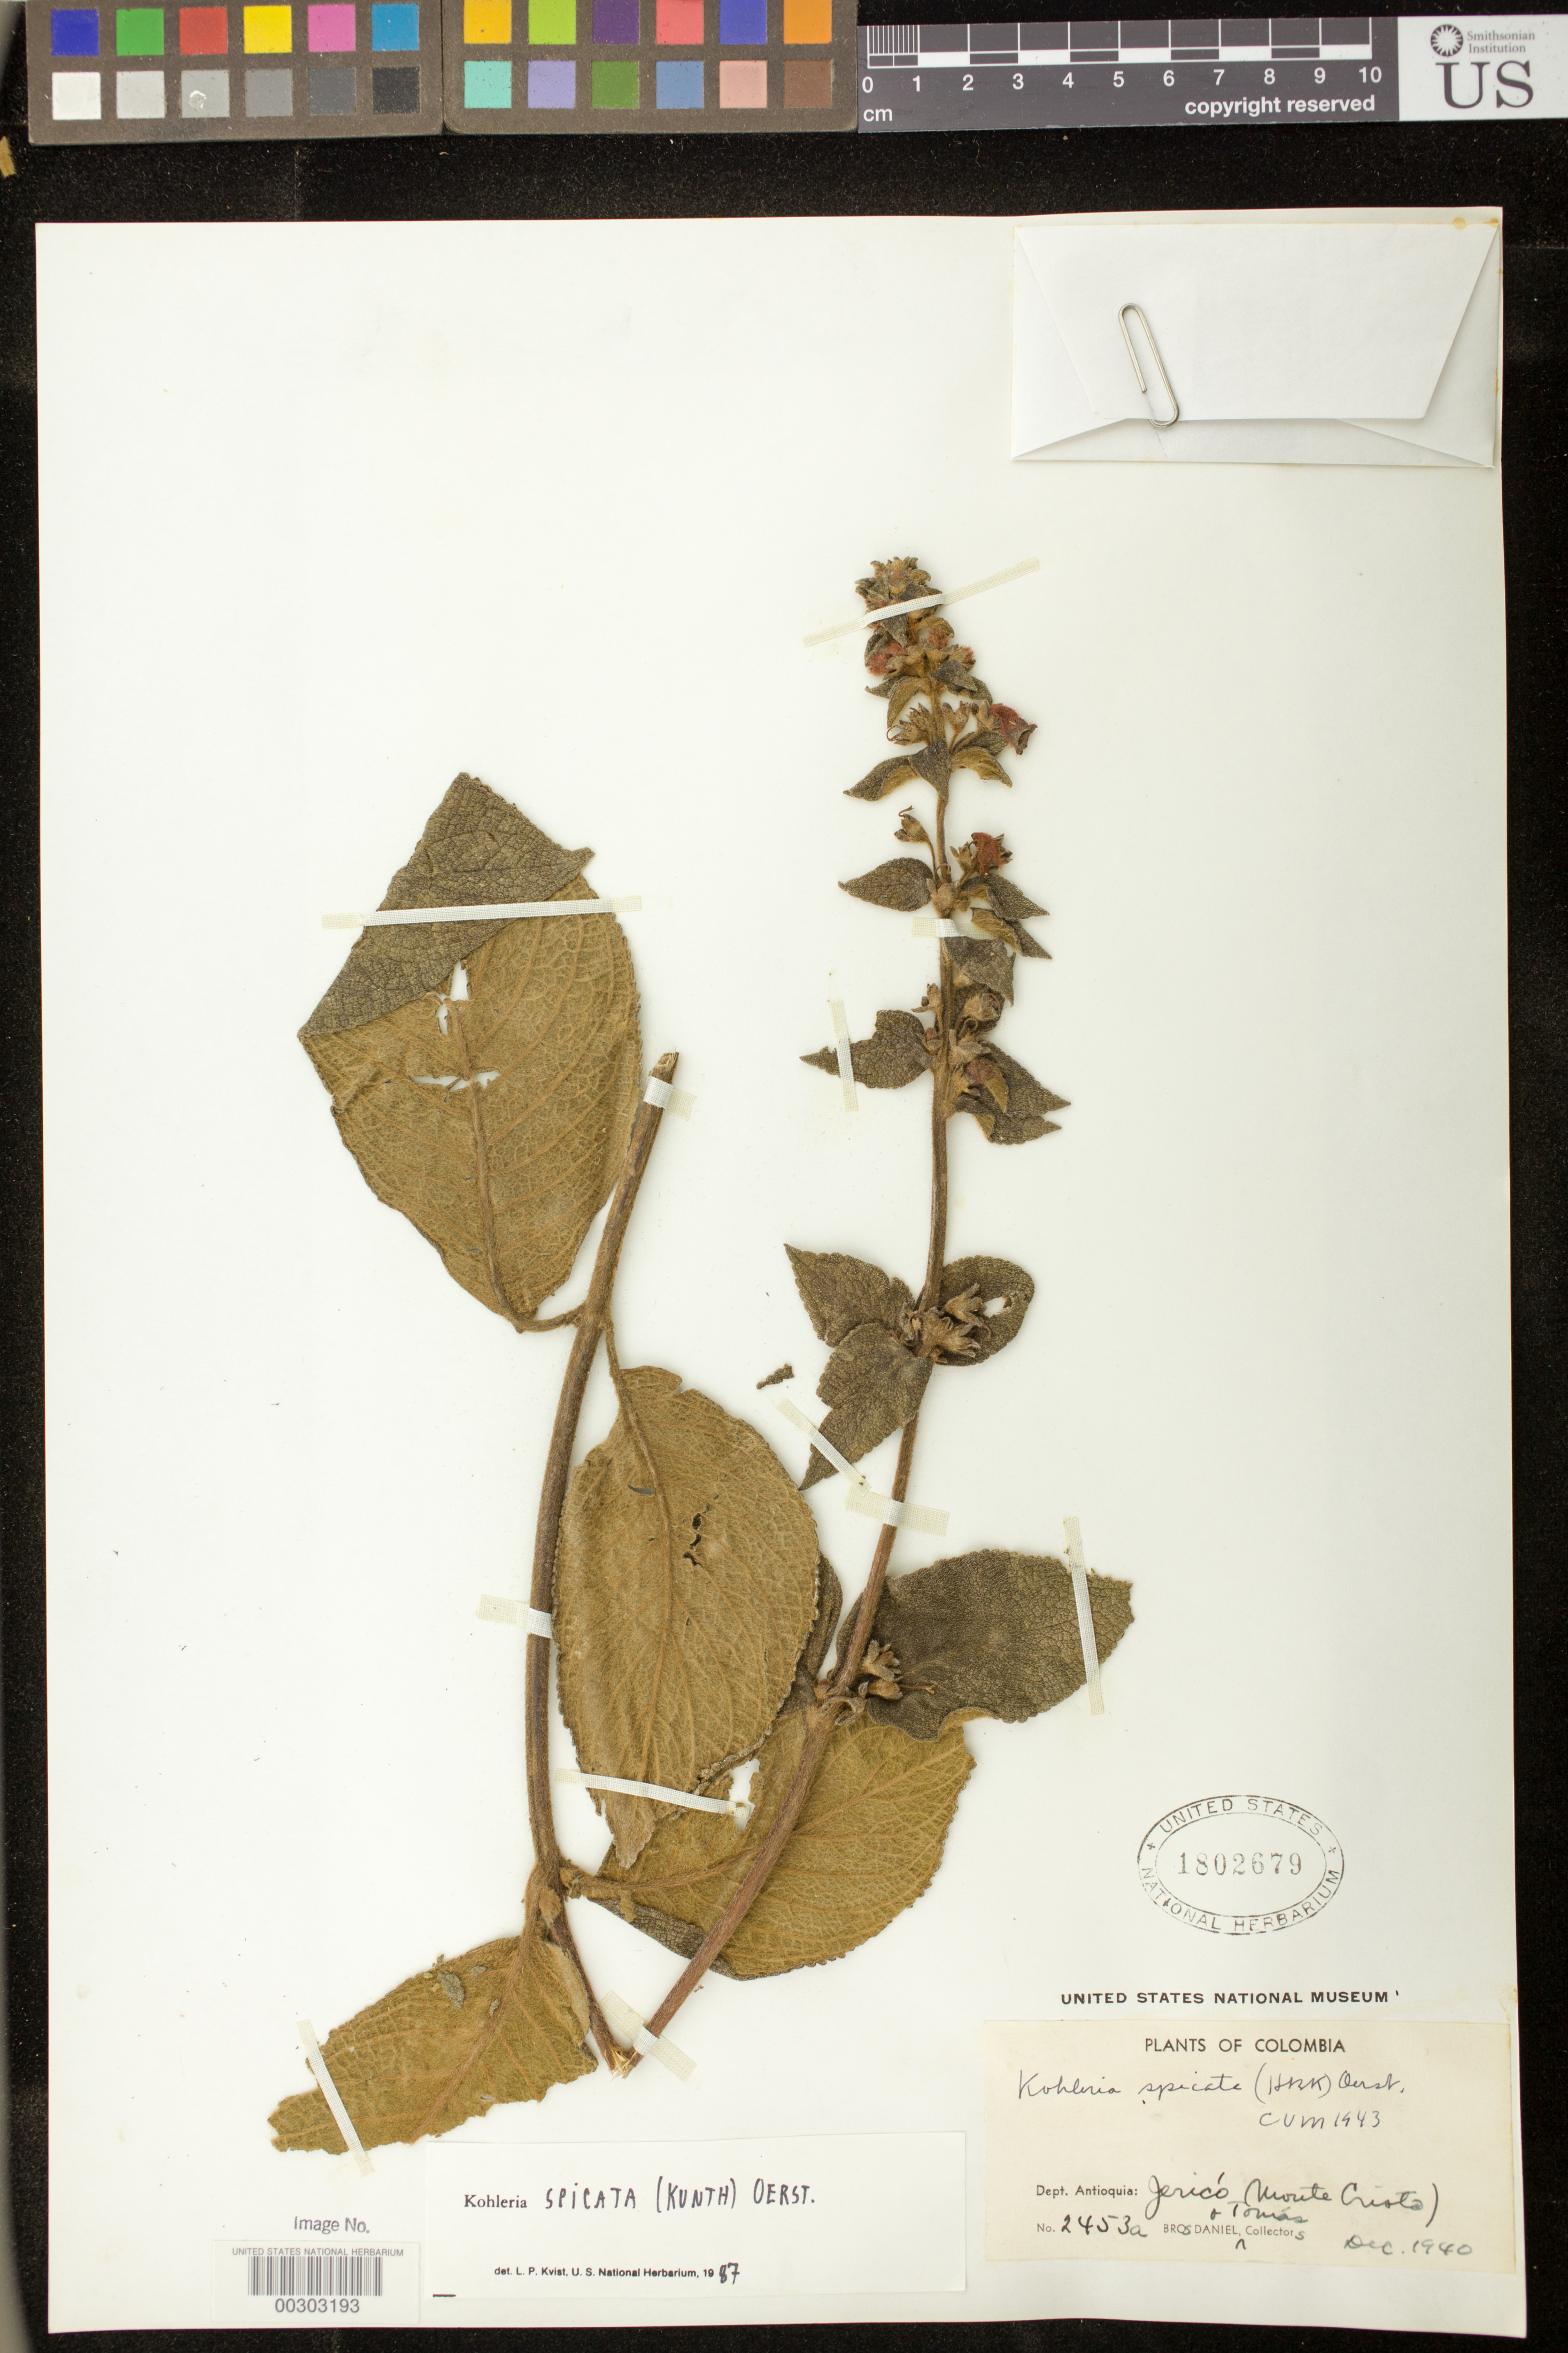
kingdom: Plantae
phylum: Tracheophyta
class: Magnoliopsida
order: Lamiales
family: Gesneriaceae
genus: Kohleria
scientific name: Kohleria spicata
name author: (Kunth) Oerst.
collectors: Bro. Daniel & B. Tomas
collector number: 2453 A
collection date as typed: Dec 1940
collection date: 1940-12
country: Colombia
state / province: Antioquia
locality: Jerico (Monte Cristo)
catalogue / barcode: US 1802679